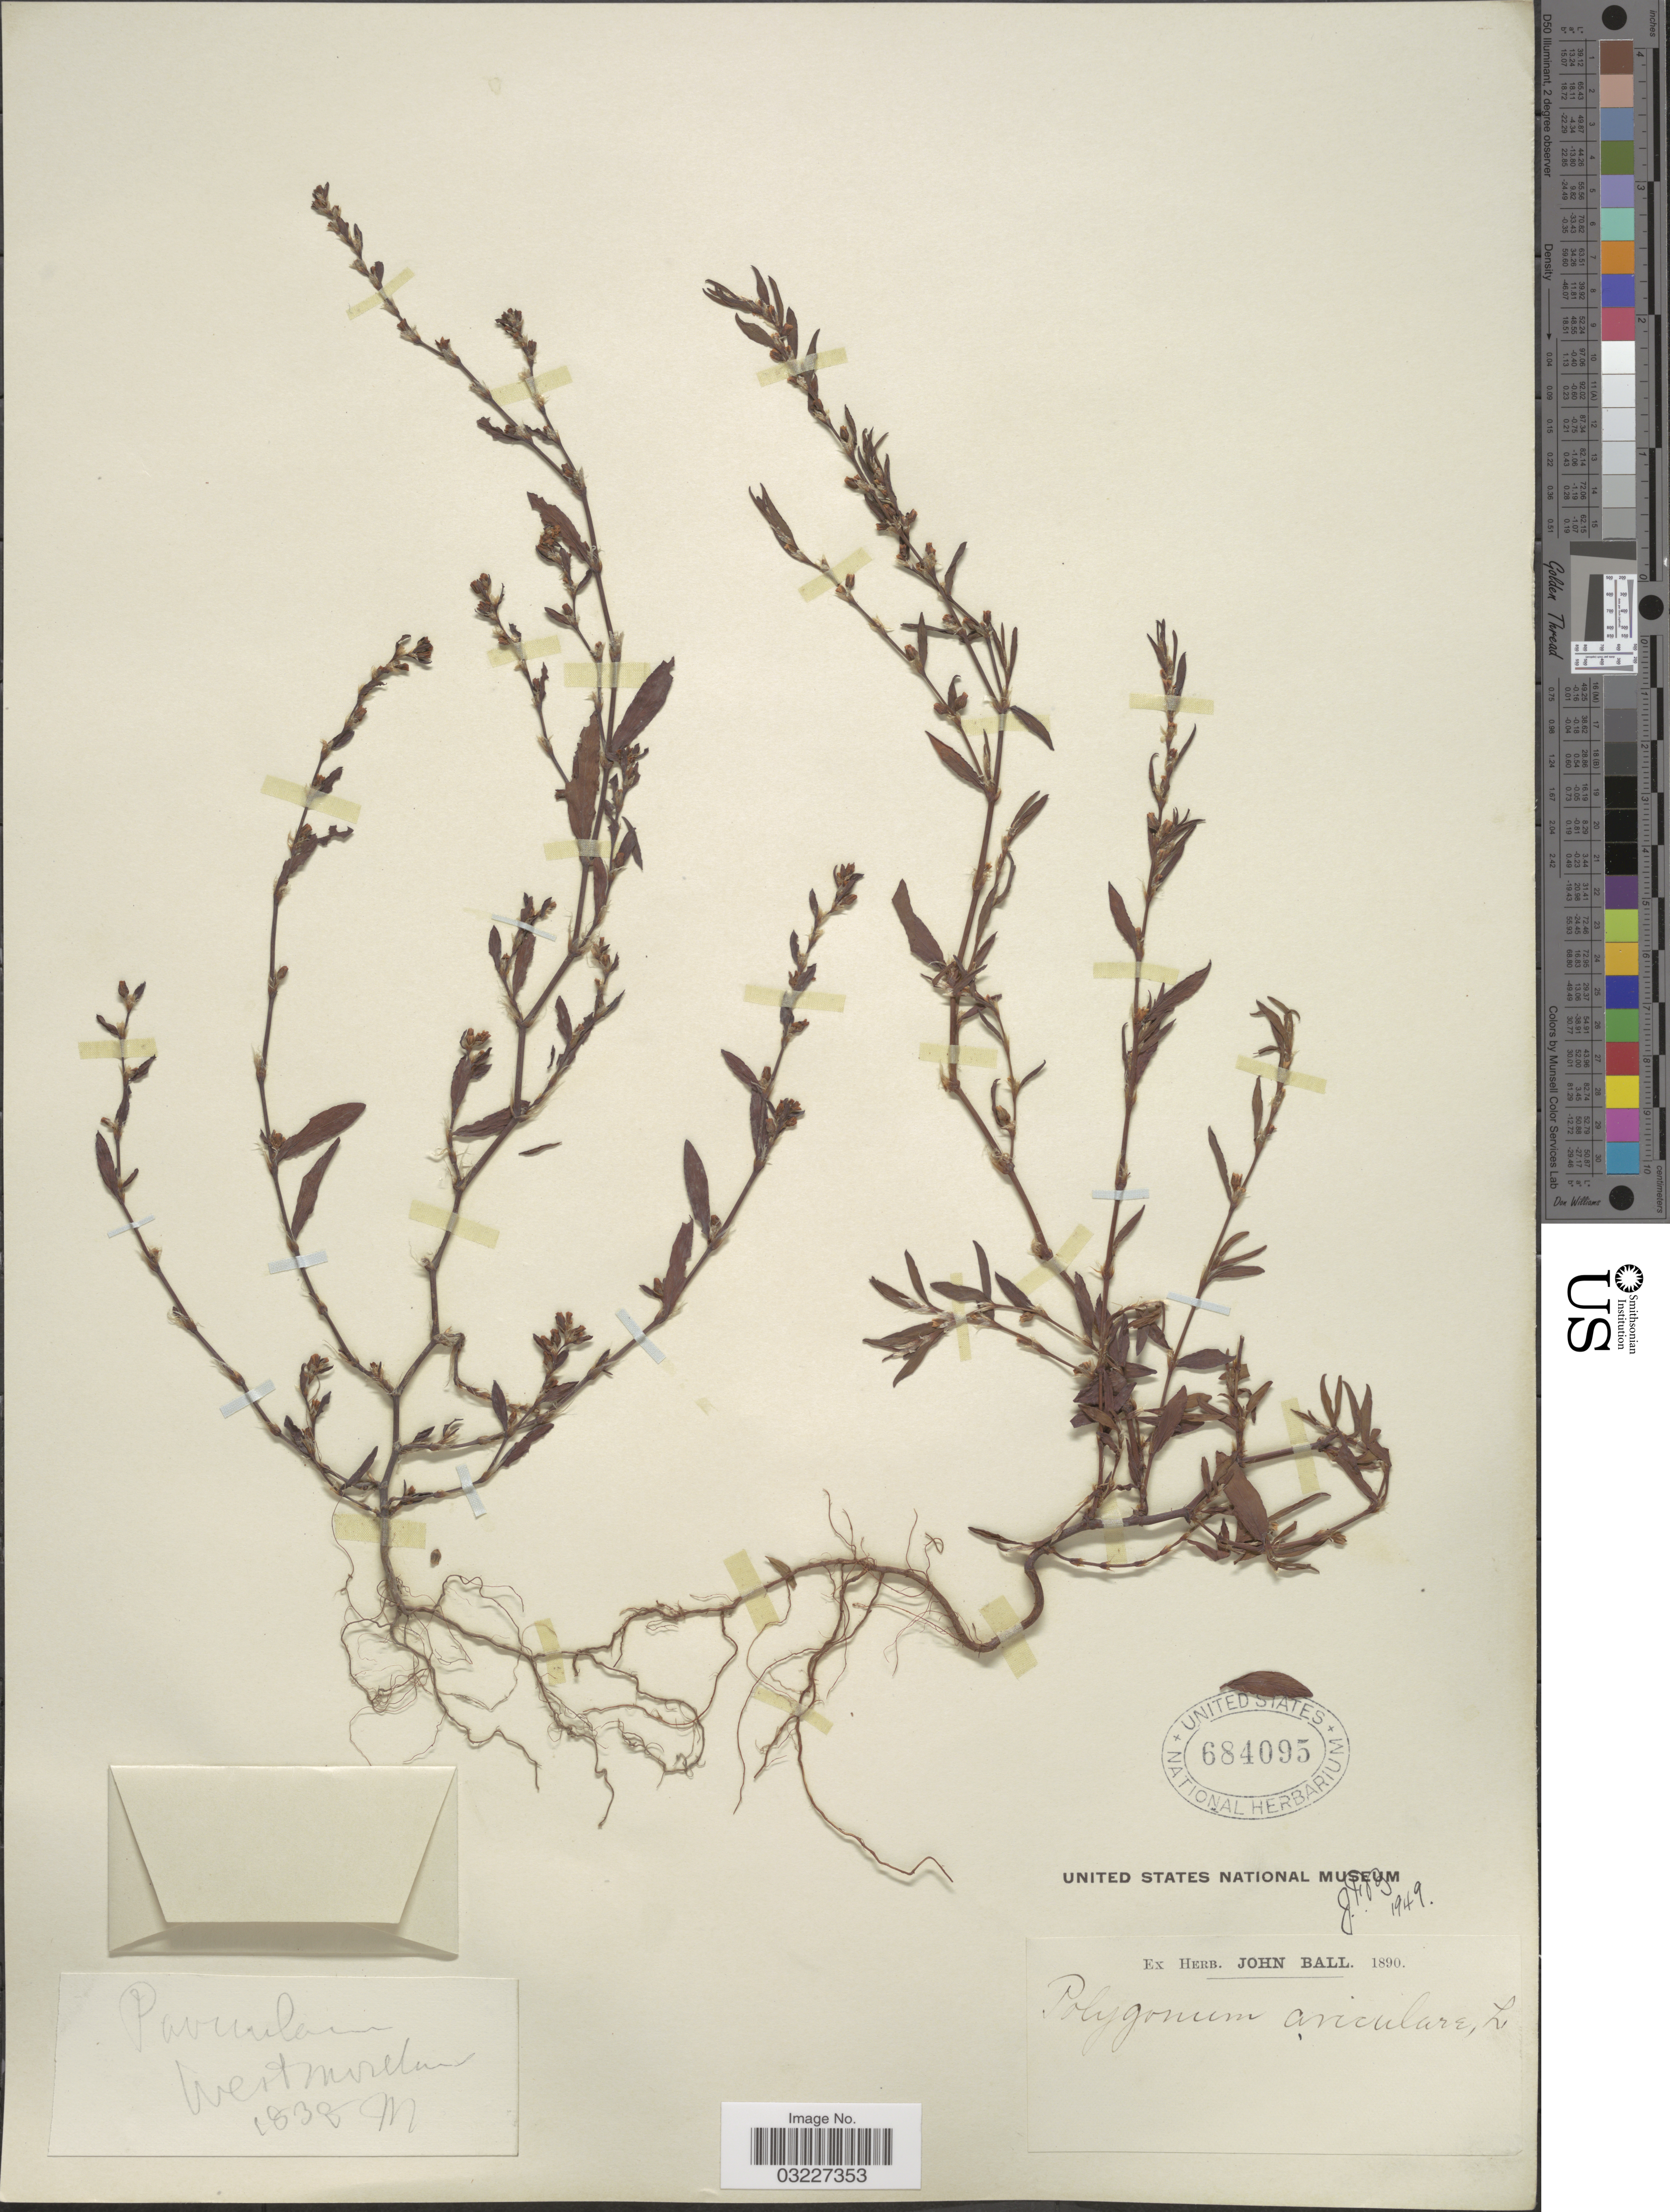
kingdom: Plantae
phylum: Tracheophyta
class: Magnoliopsida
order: Caryophyllales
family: Polygonaceae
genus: Polygonum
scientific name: Polygonum aviculare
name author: L.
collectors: J. Ball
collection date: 1838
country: United Kingdom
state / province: England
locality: Westminster.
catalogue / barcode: US 684095